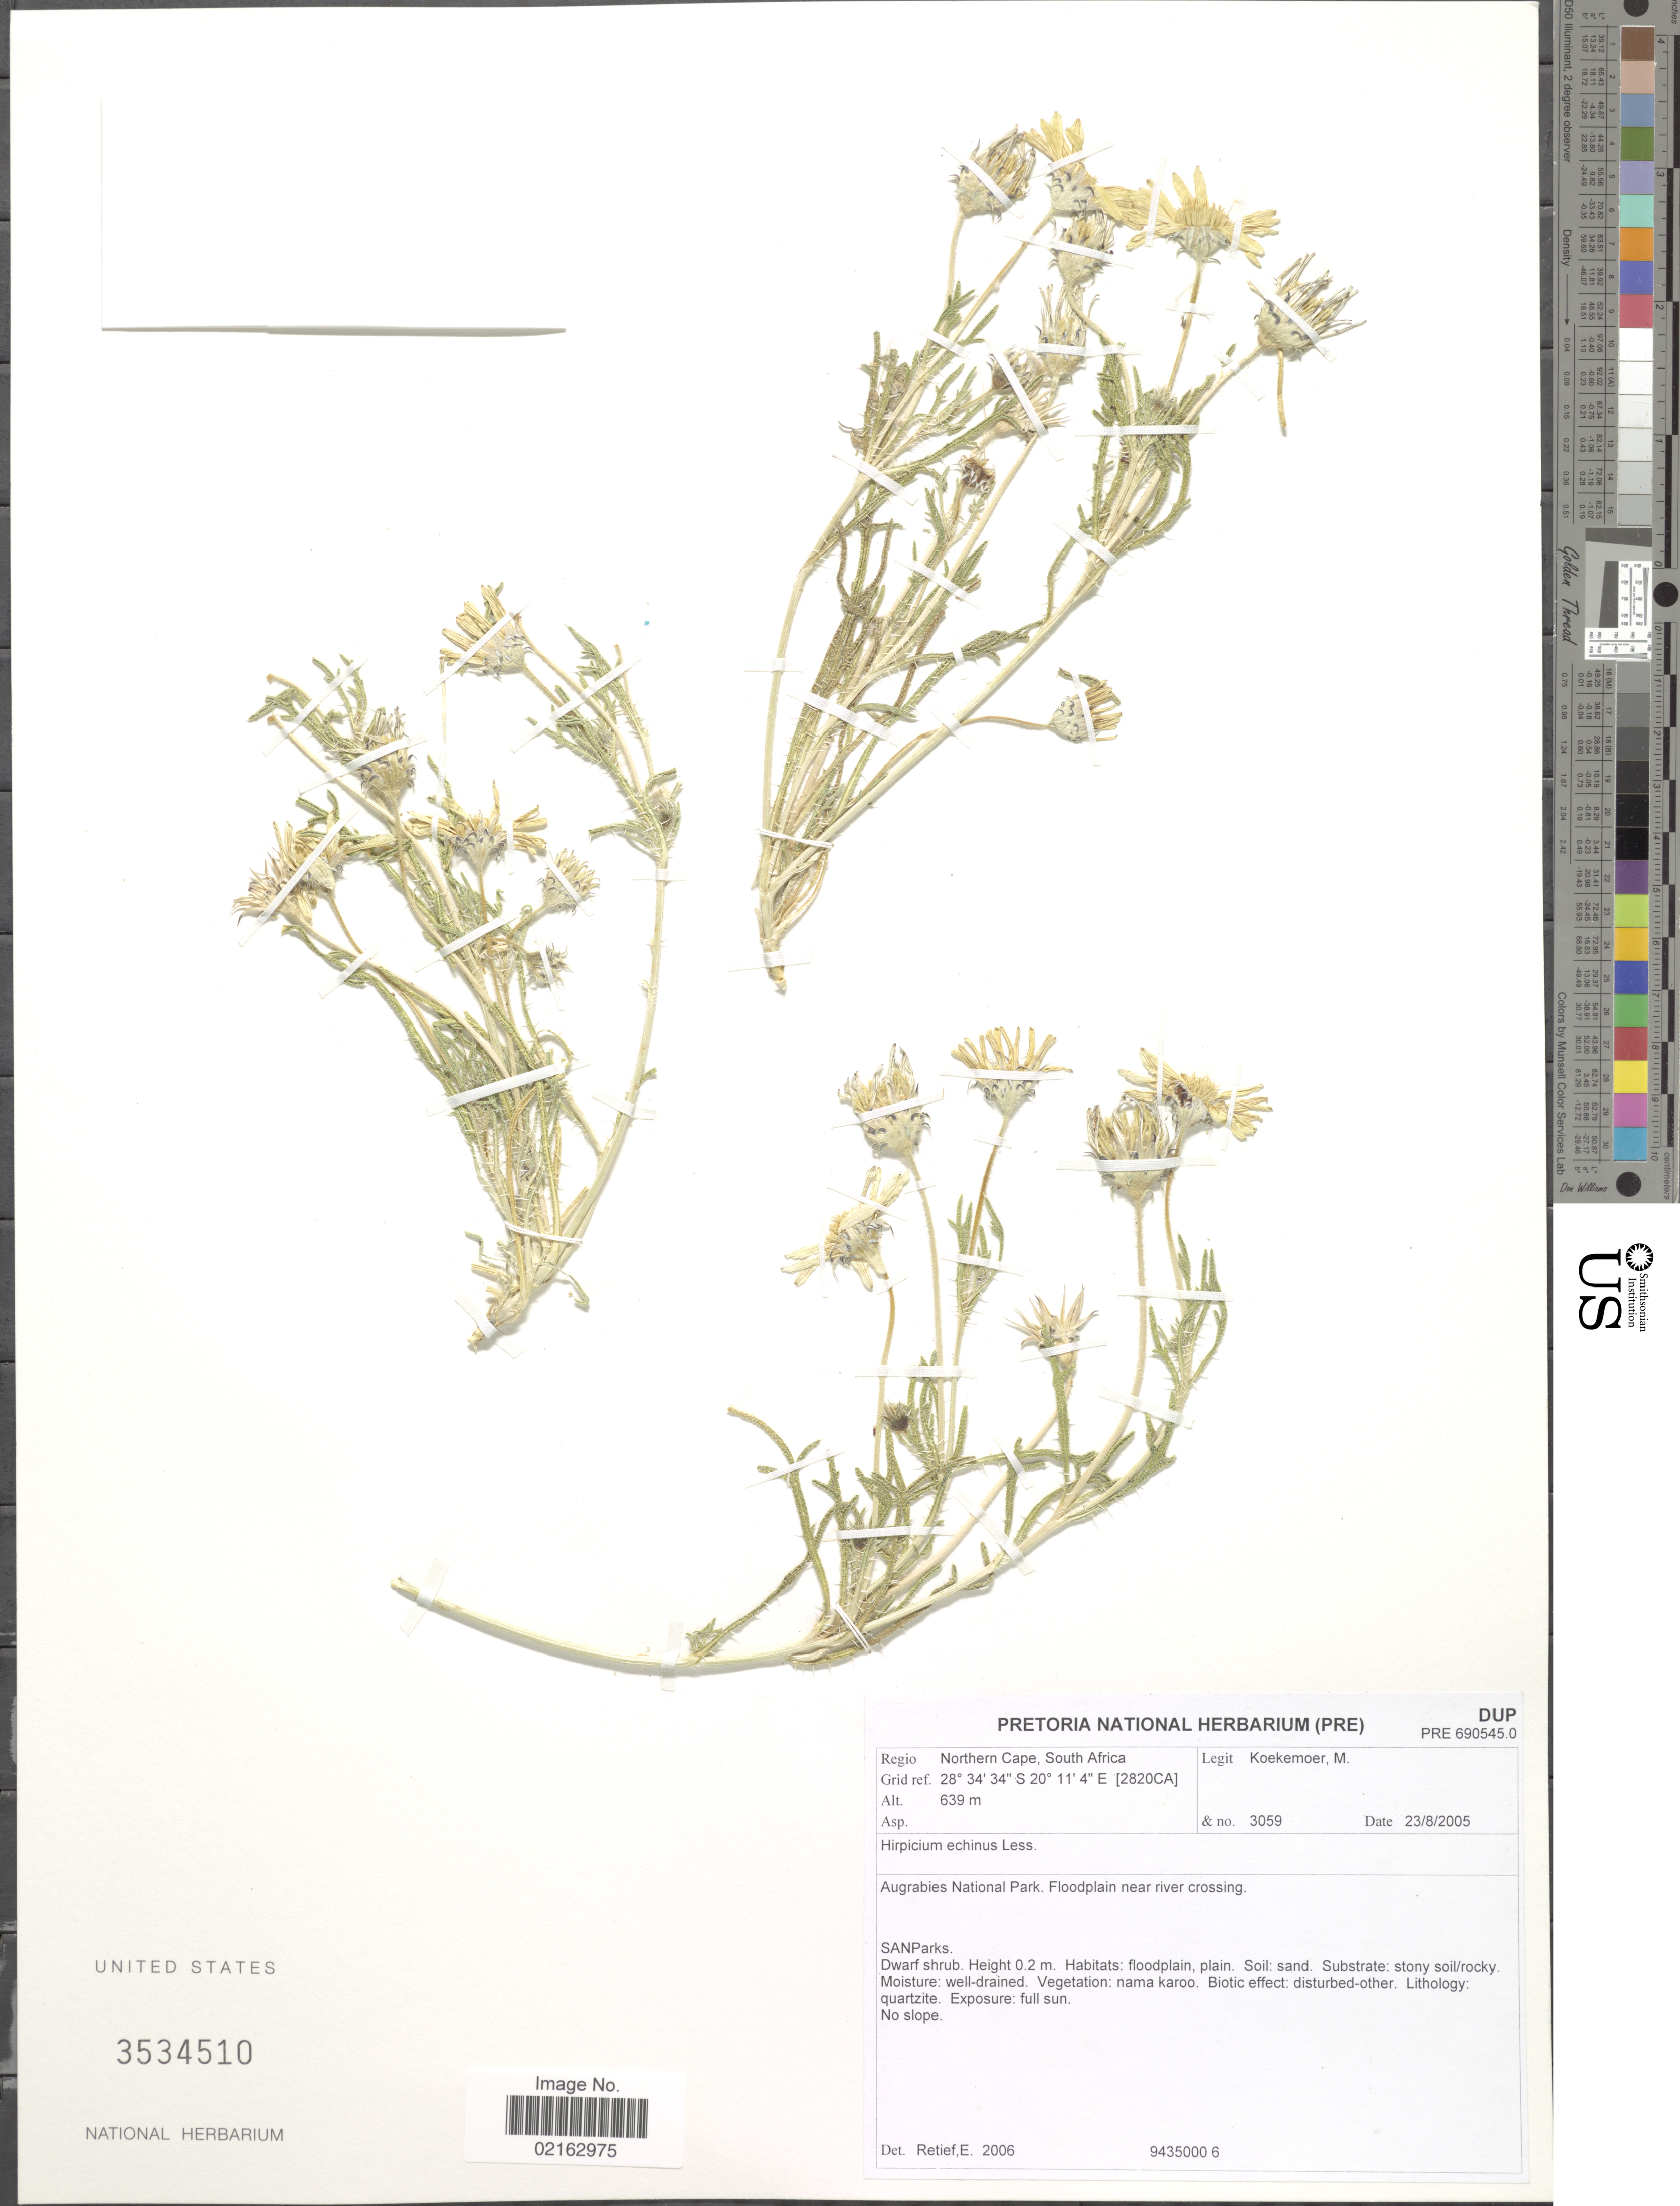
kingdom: Plantae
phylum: Tracheophyta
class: Magnoliopsida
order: Asterales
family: Asteraceae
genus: Hirpicium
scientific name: Hirpicium echinus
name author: Less.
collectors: M. Koekemoer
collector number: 3059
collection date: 2005-08-23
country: South Africa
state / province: Northern Cape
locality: Northern Cape, South Africa. Augrabies National Park. Floodplain near river crossing.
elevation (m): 639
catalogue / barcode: US 3534510